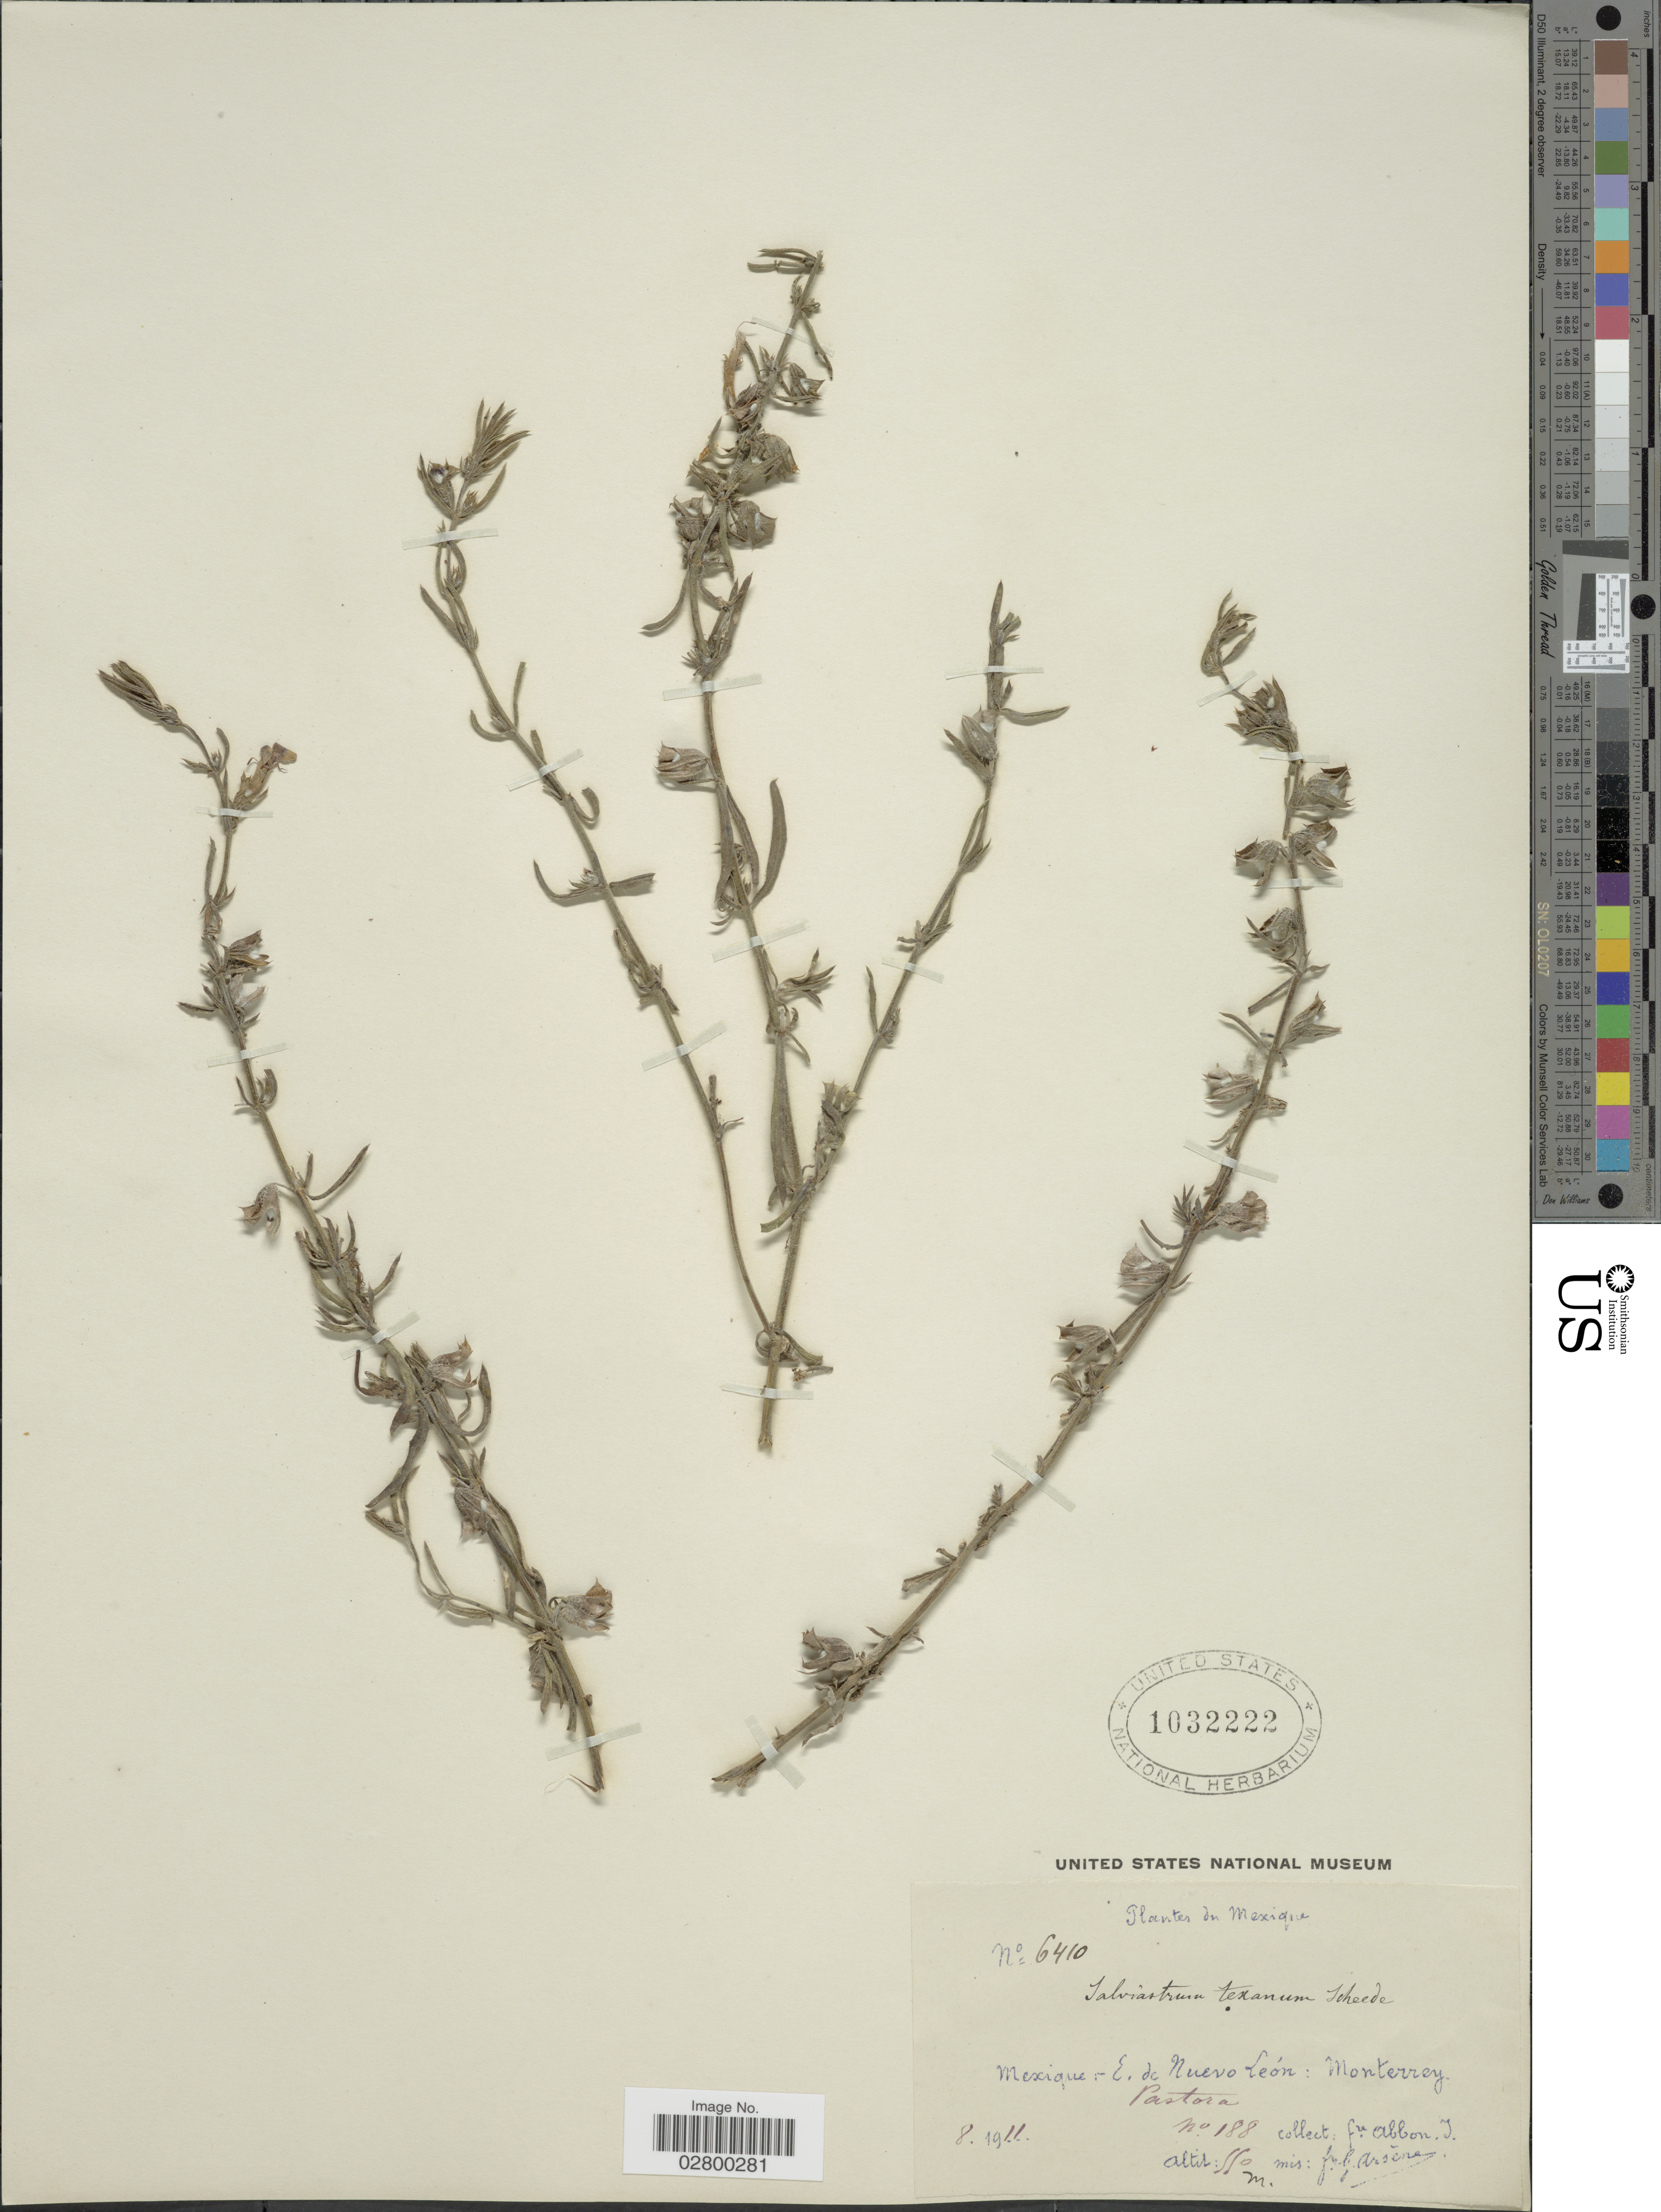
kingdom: Plantae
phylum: Tracheophyta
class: Magnoliopsida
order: Lamiales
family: Lamiaceae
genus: Salvia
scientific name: Salvia texana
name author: (Scheele) Torr.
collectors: Bro. Abbon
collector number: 6410/188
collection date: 1911-08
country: Mexico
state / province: Nuevo León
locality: E. de Nuevo León: Monterrey, Pastora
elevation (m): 550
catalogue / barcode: US 1032222